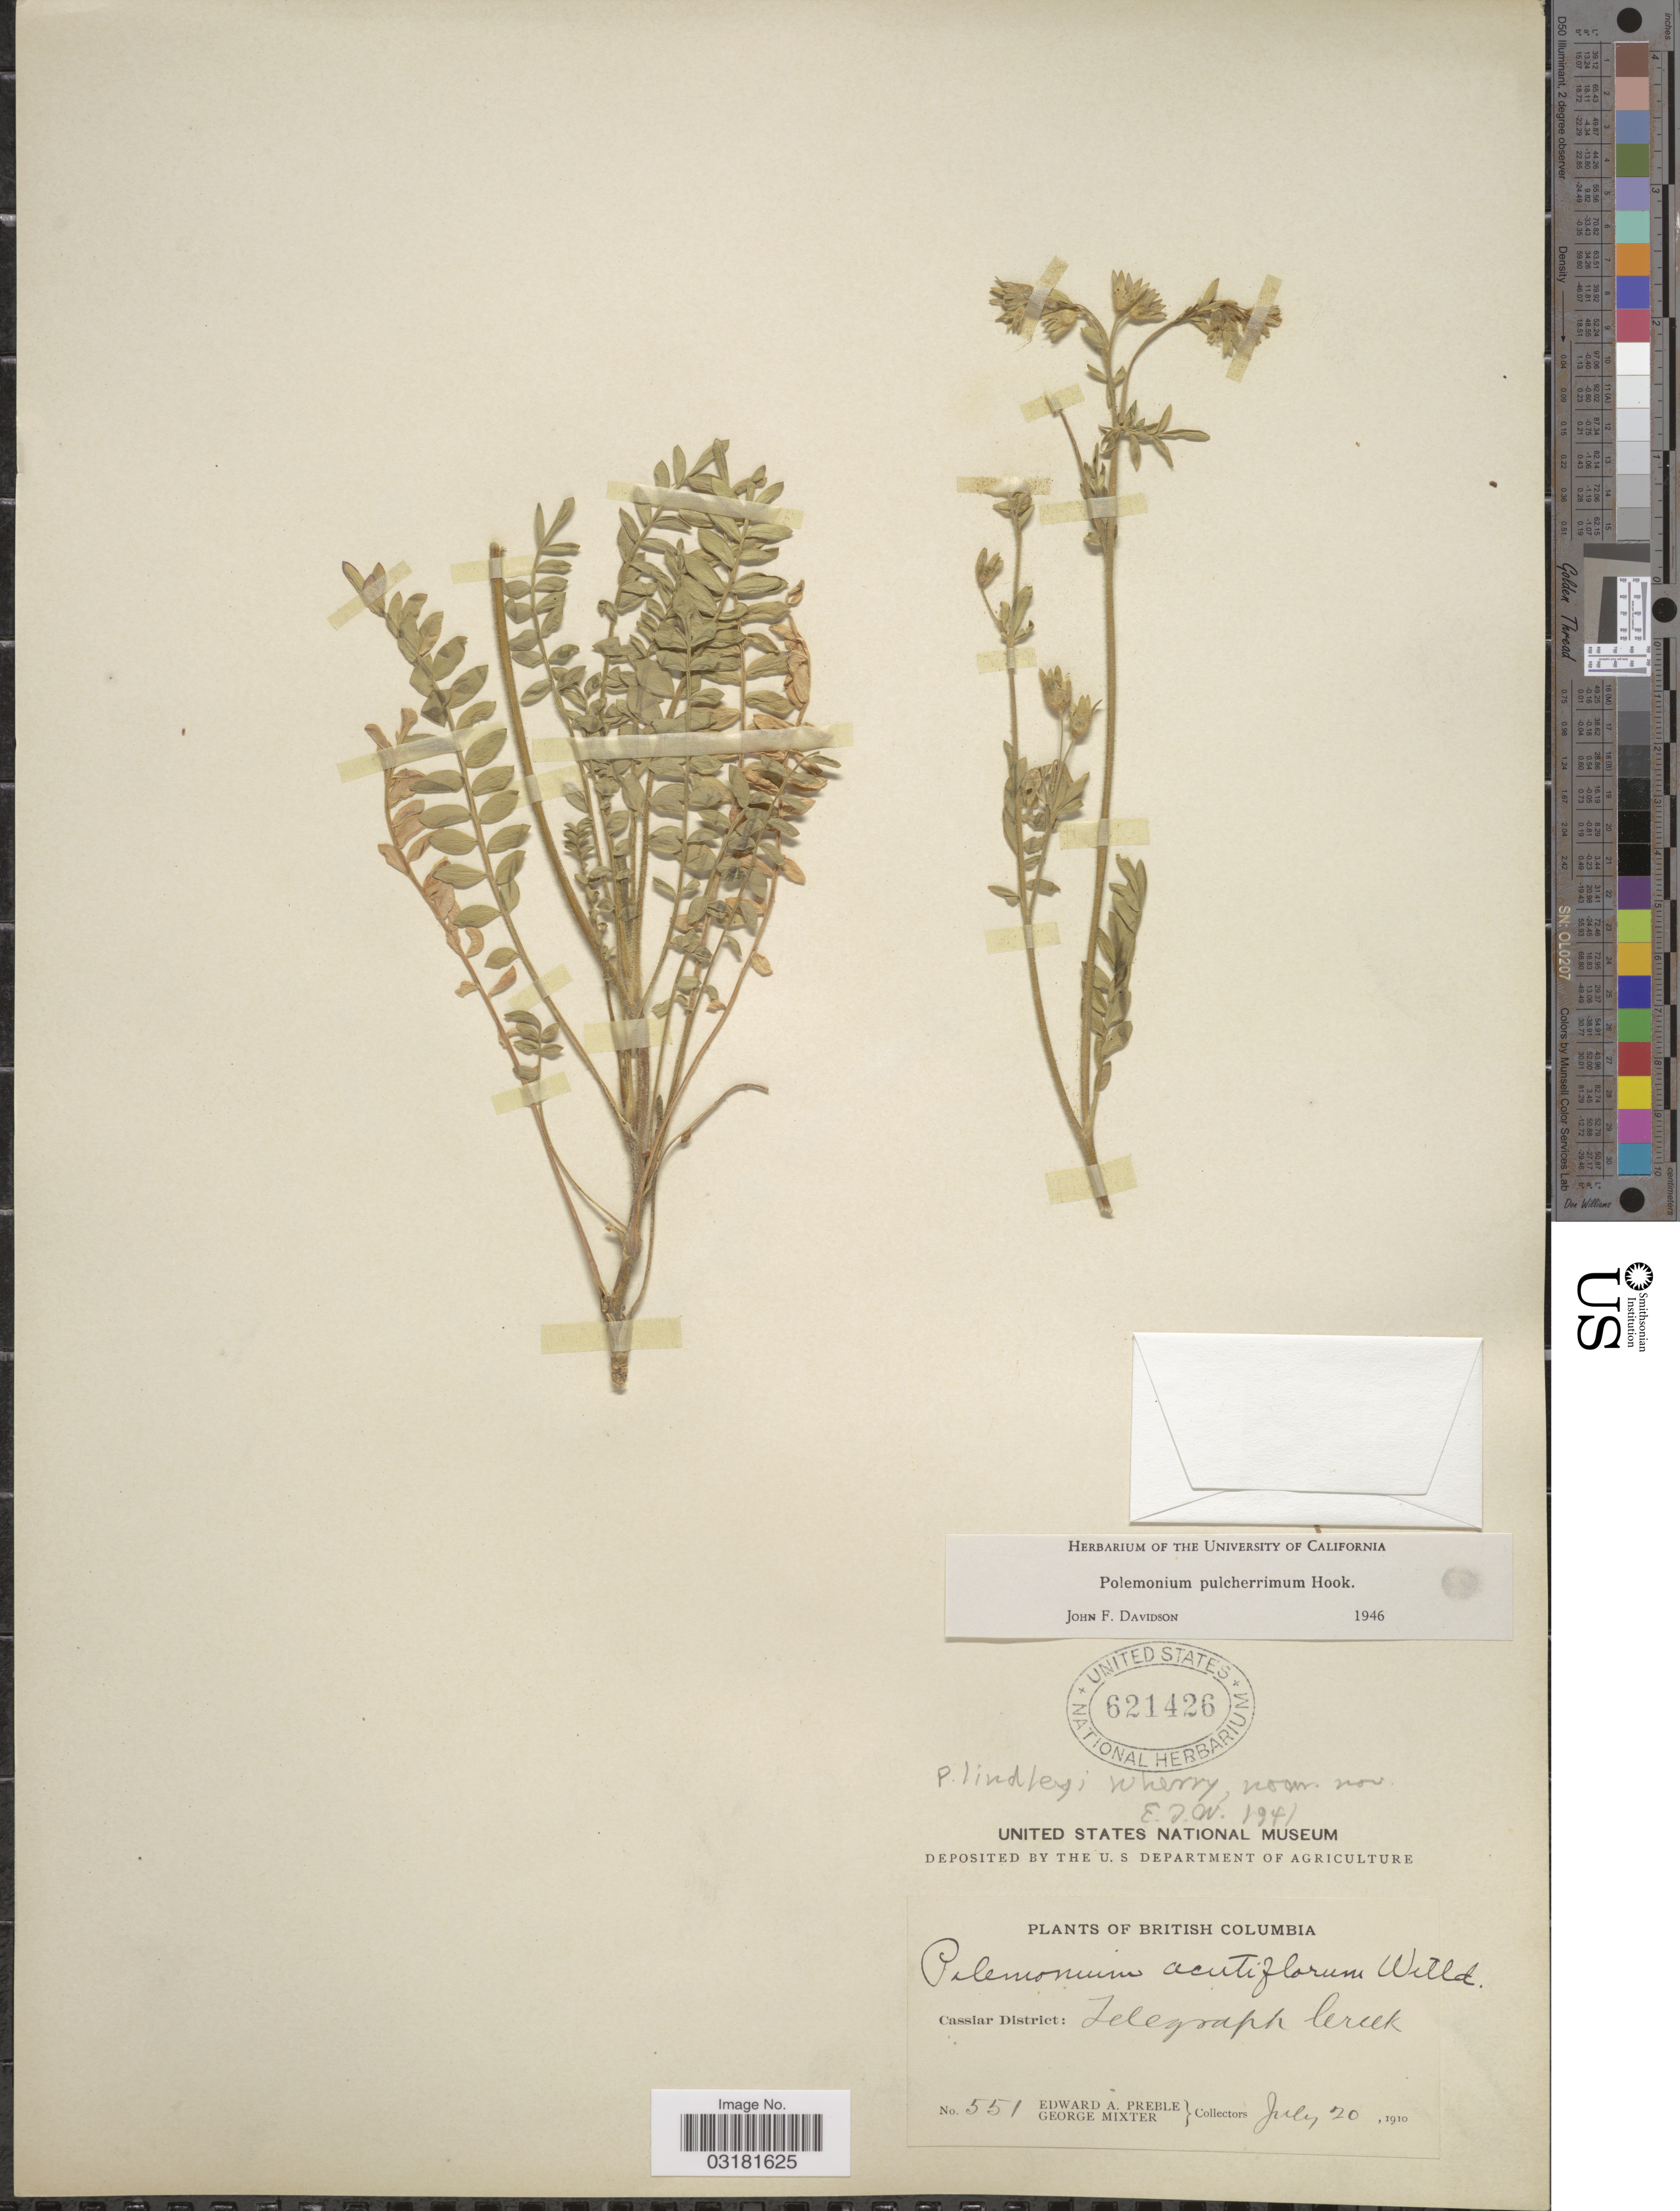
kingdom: Plantae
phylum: Tracheophyta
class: Magnoliopsida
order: Ericales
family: Polemoniaceae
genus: Polemonium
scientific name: Polemonium pulcherrimum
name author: Hook.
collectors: E. Preble & G. Mixter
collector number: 551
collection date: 1910-07-20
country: Canada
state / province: British Columbia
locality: Cassiar District: Telegraph Creek.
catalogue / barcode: US 621426